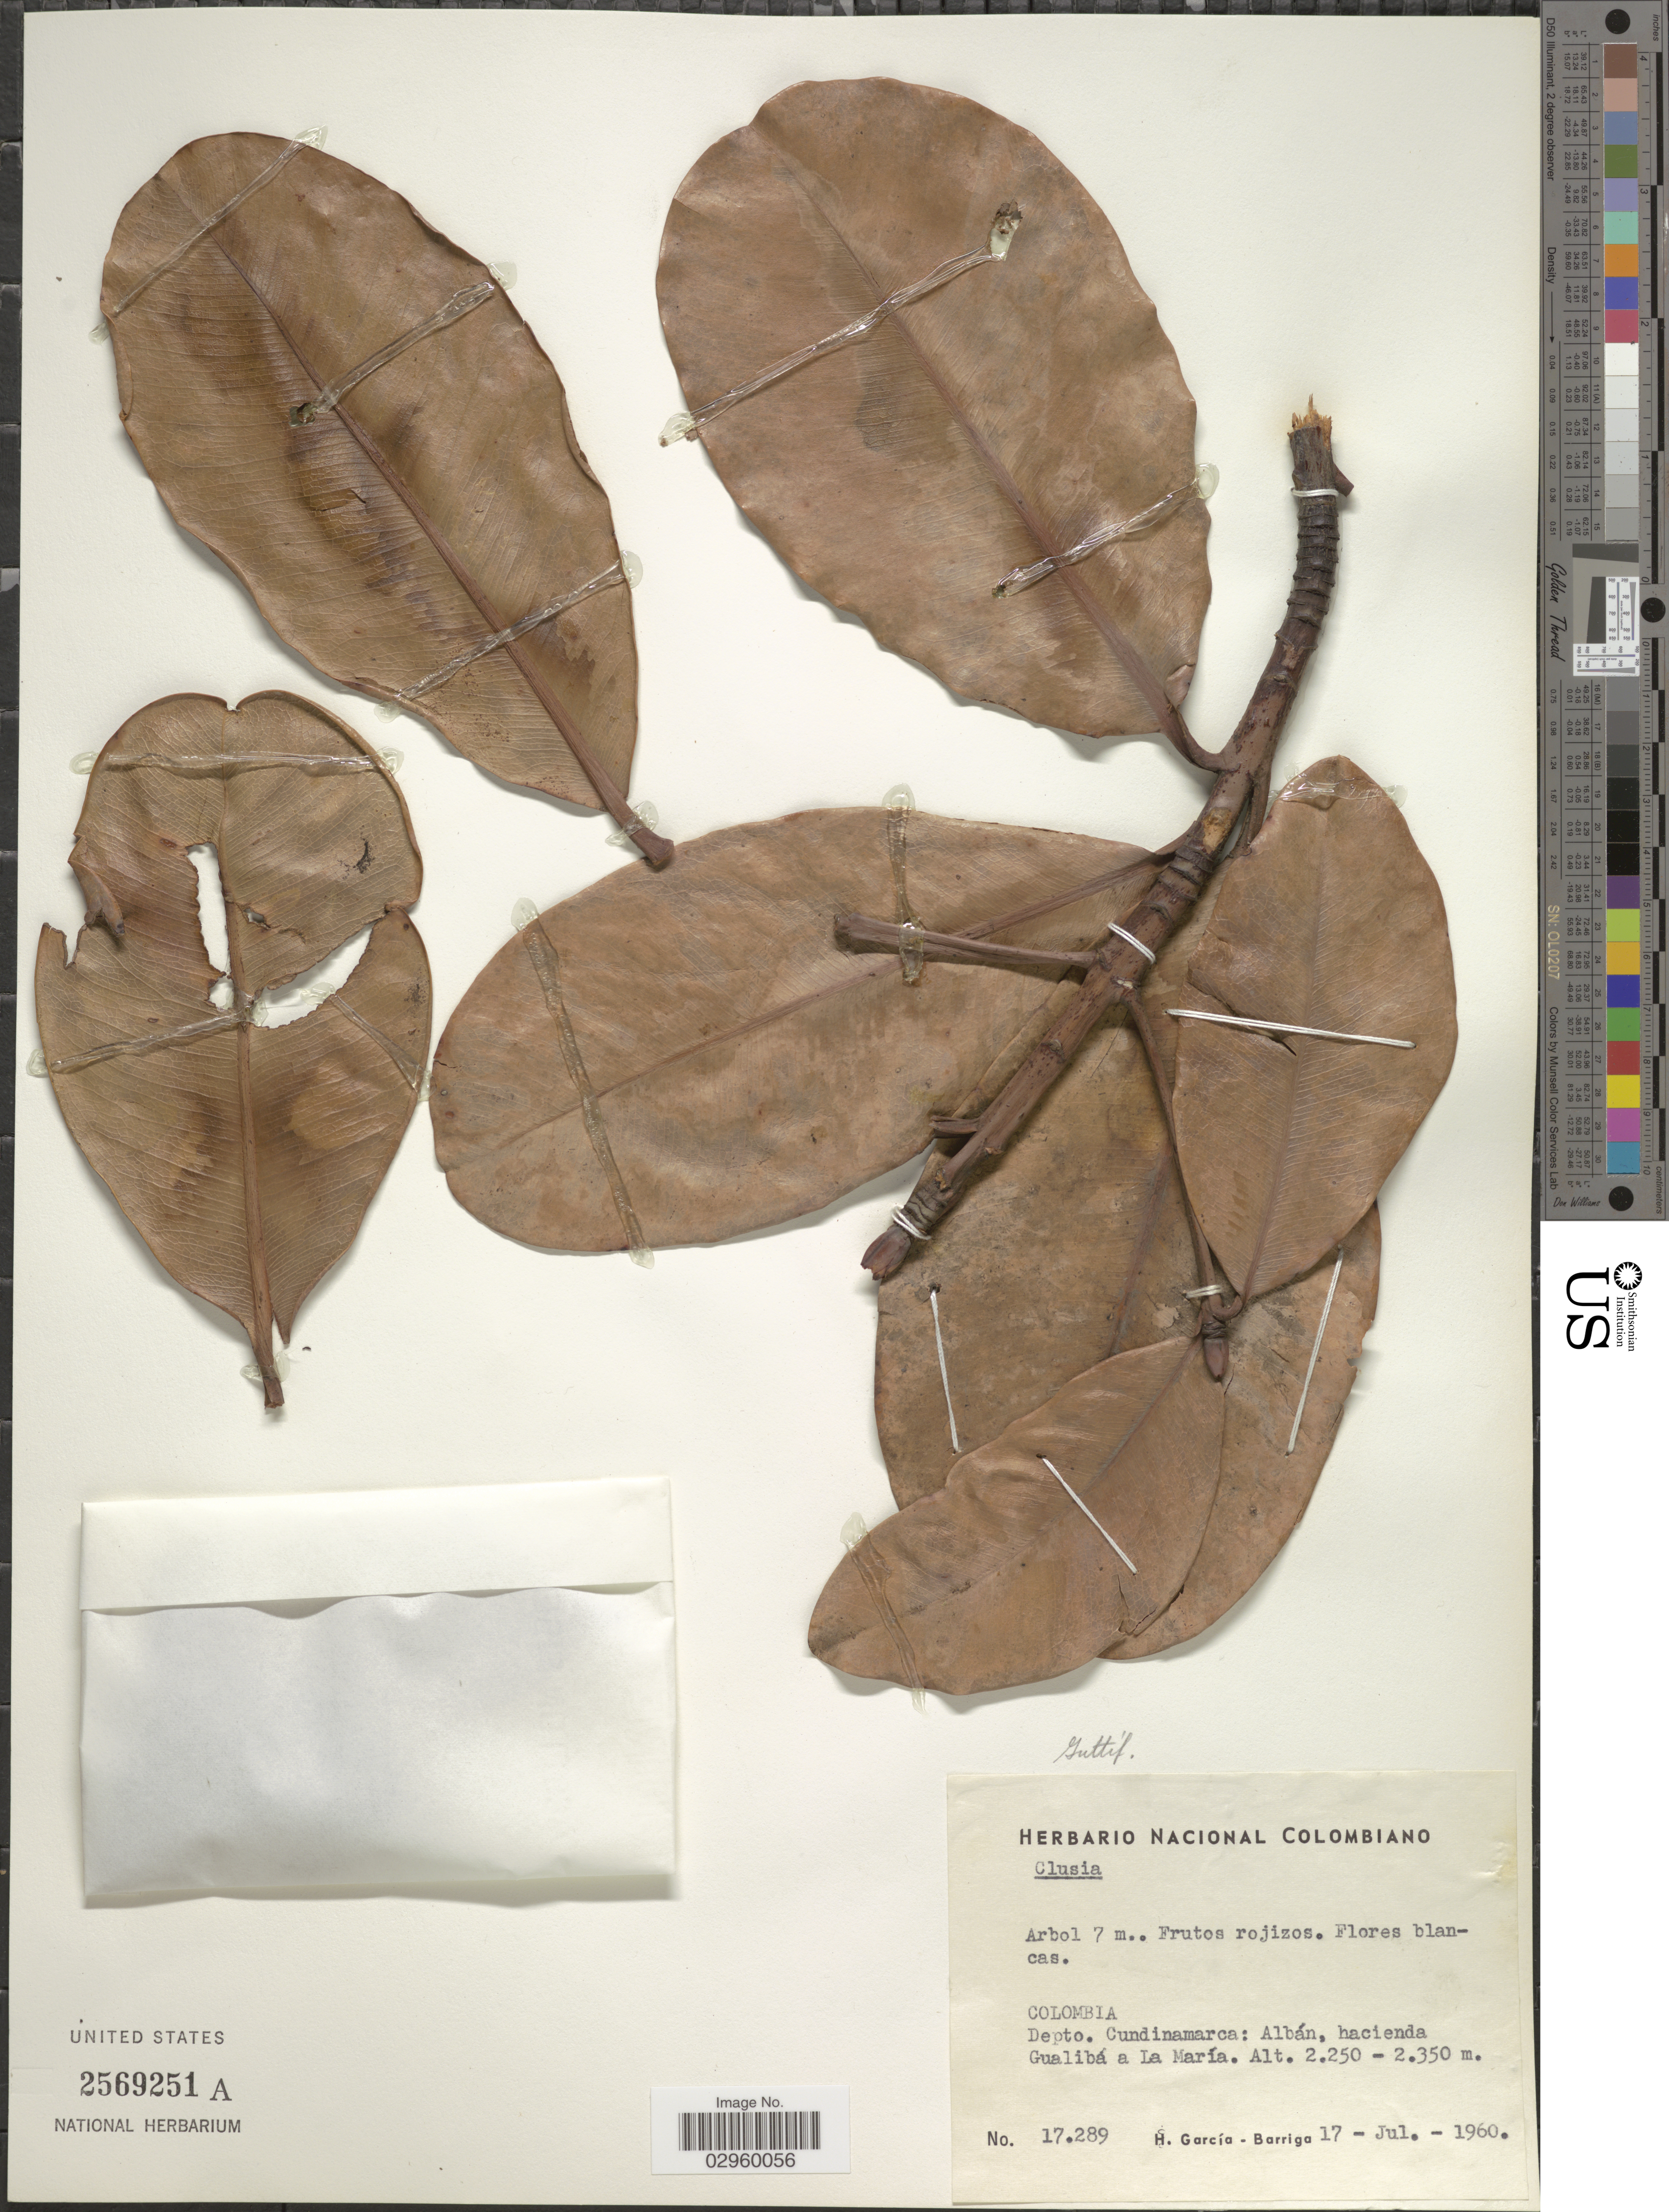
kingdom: Plantae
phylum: Tracheophyta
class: Magnoliopsida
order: Malpighiales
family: Clusiaceae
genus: Clusia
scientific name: Clusia sp.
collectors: H. García Barriga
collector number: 17289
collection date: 1960-07-17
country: Colombia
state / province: Cundinamarca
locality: Depto. Cundinamarca: Albán, hacienda Gualibá a La María.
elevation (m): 2250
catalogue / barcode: US 2569251A